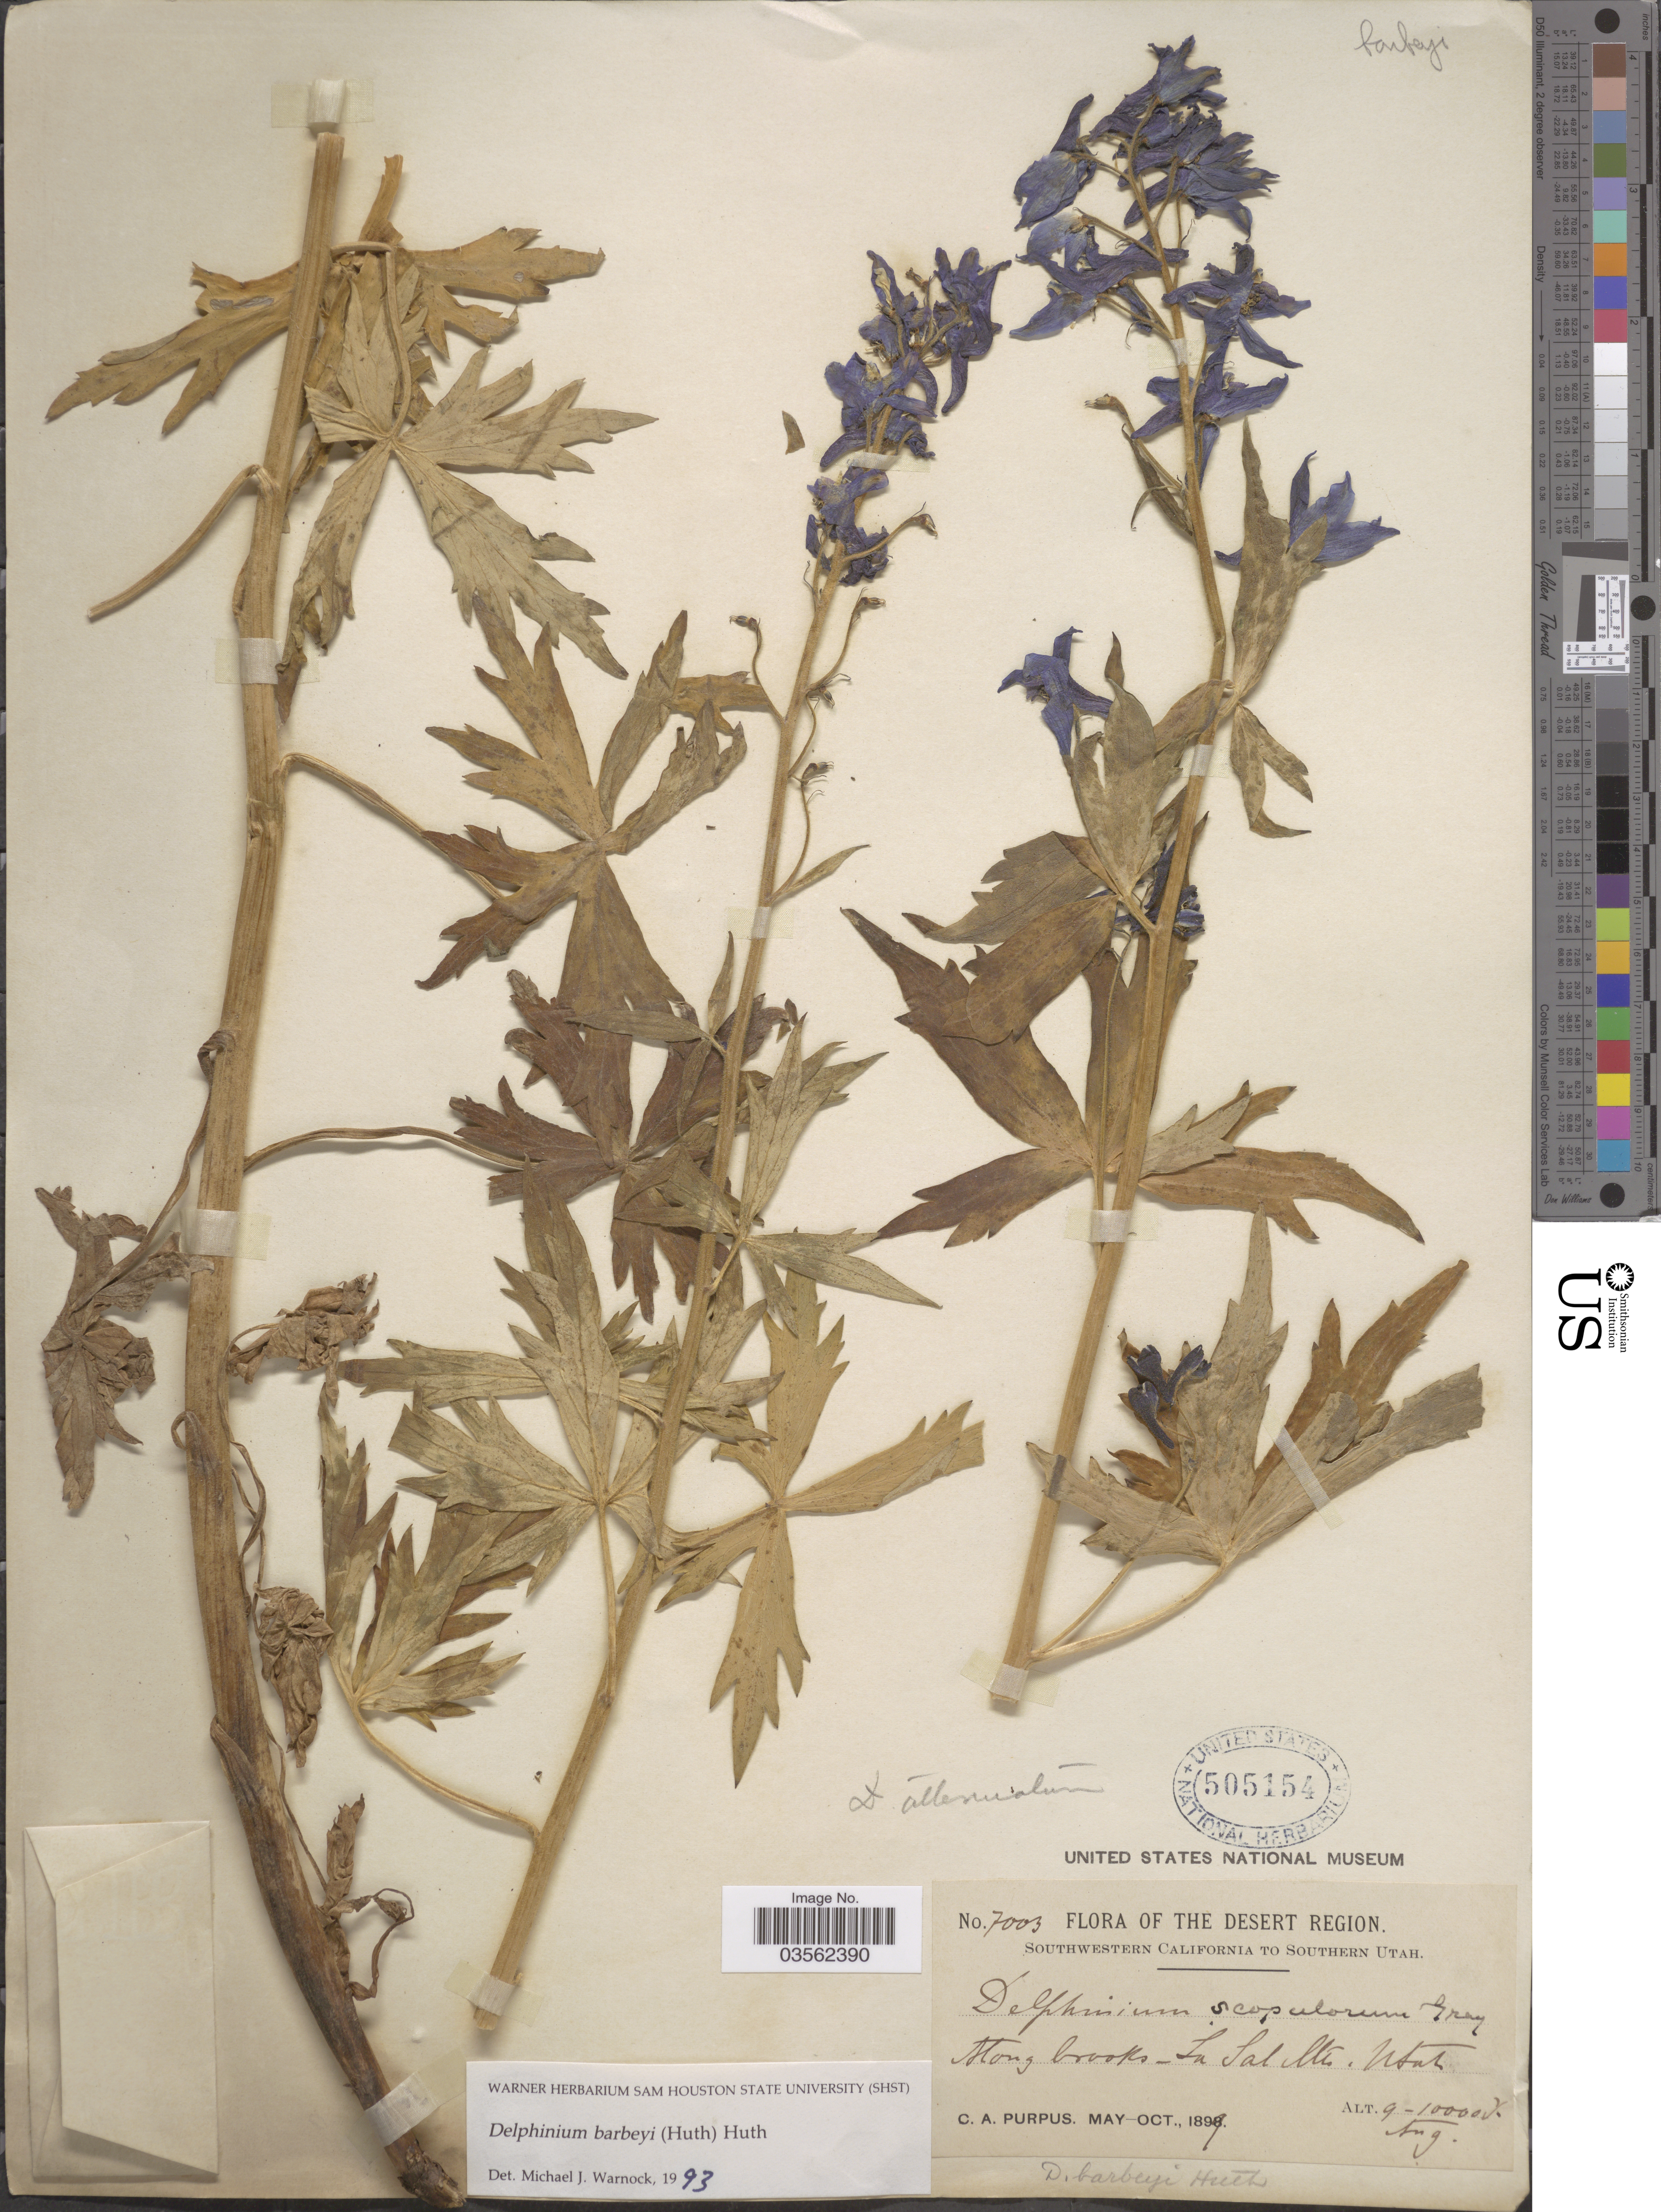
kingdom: Plantae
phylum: Tracheophyta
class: Magnoliopsida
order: Ranunculales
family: Ranunculaceae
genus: Delphinium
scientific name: Delphinium barbeyi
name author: (Huth) Huth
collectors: C. A. Purpus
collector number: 7003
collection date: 1899-08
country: United States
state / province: Utah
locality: The Desert Region. Southern Utah. Along brooks-La Sal Mts.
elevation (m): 2743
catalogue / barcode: US 505154